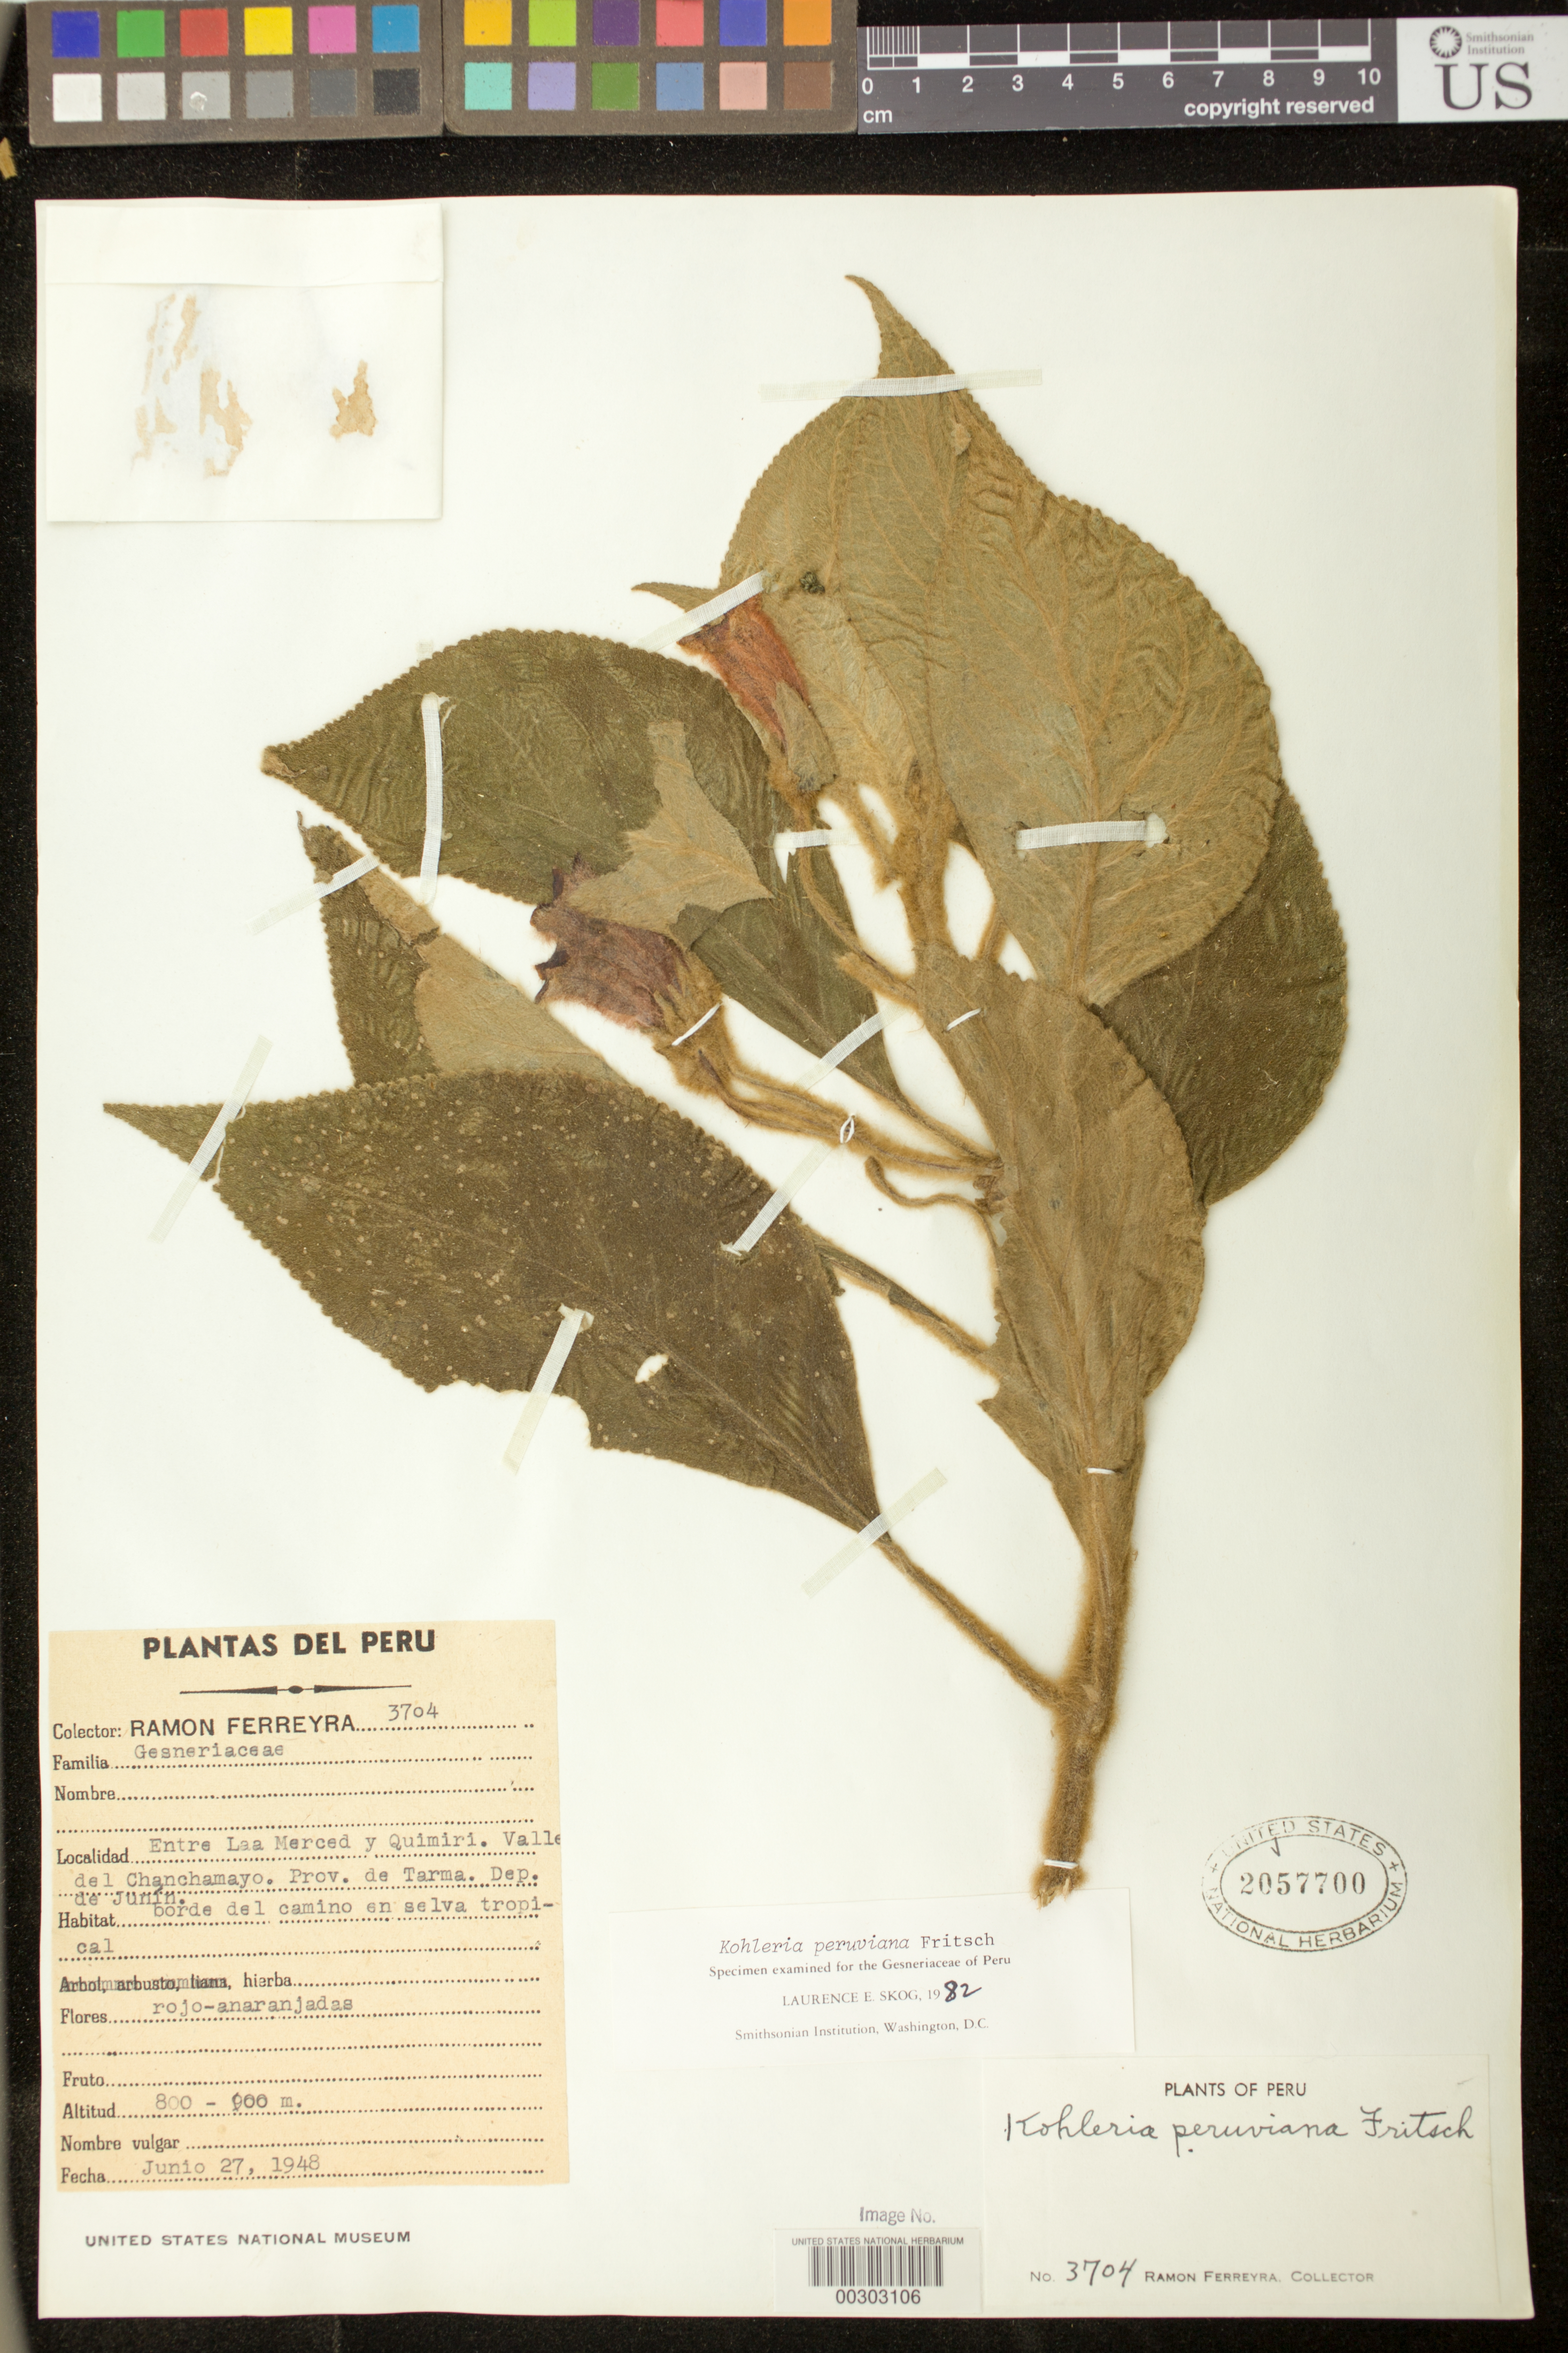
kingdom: Plantae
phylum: Tracheophyta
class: Magnoliopsida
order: Lamiales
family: Gesneriaceae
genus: Kohleria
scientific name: Kohleria peruviana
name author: Fritsch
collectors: R. A. Ferreyra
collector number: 3704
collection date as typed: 27 Jun 1948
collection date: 1948-06-27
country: Peru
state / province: Junín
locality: Prov. Tarma; Valley del Chanchamaya, entre La Merced y Quimiri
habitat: Borde del camino, selva tropical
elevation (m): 800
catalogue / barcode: US 2057700